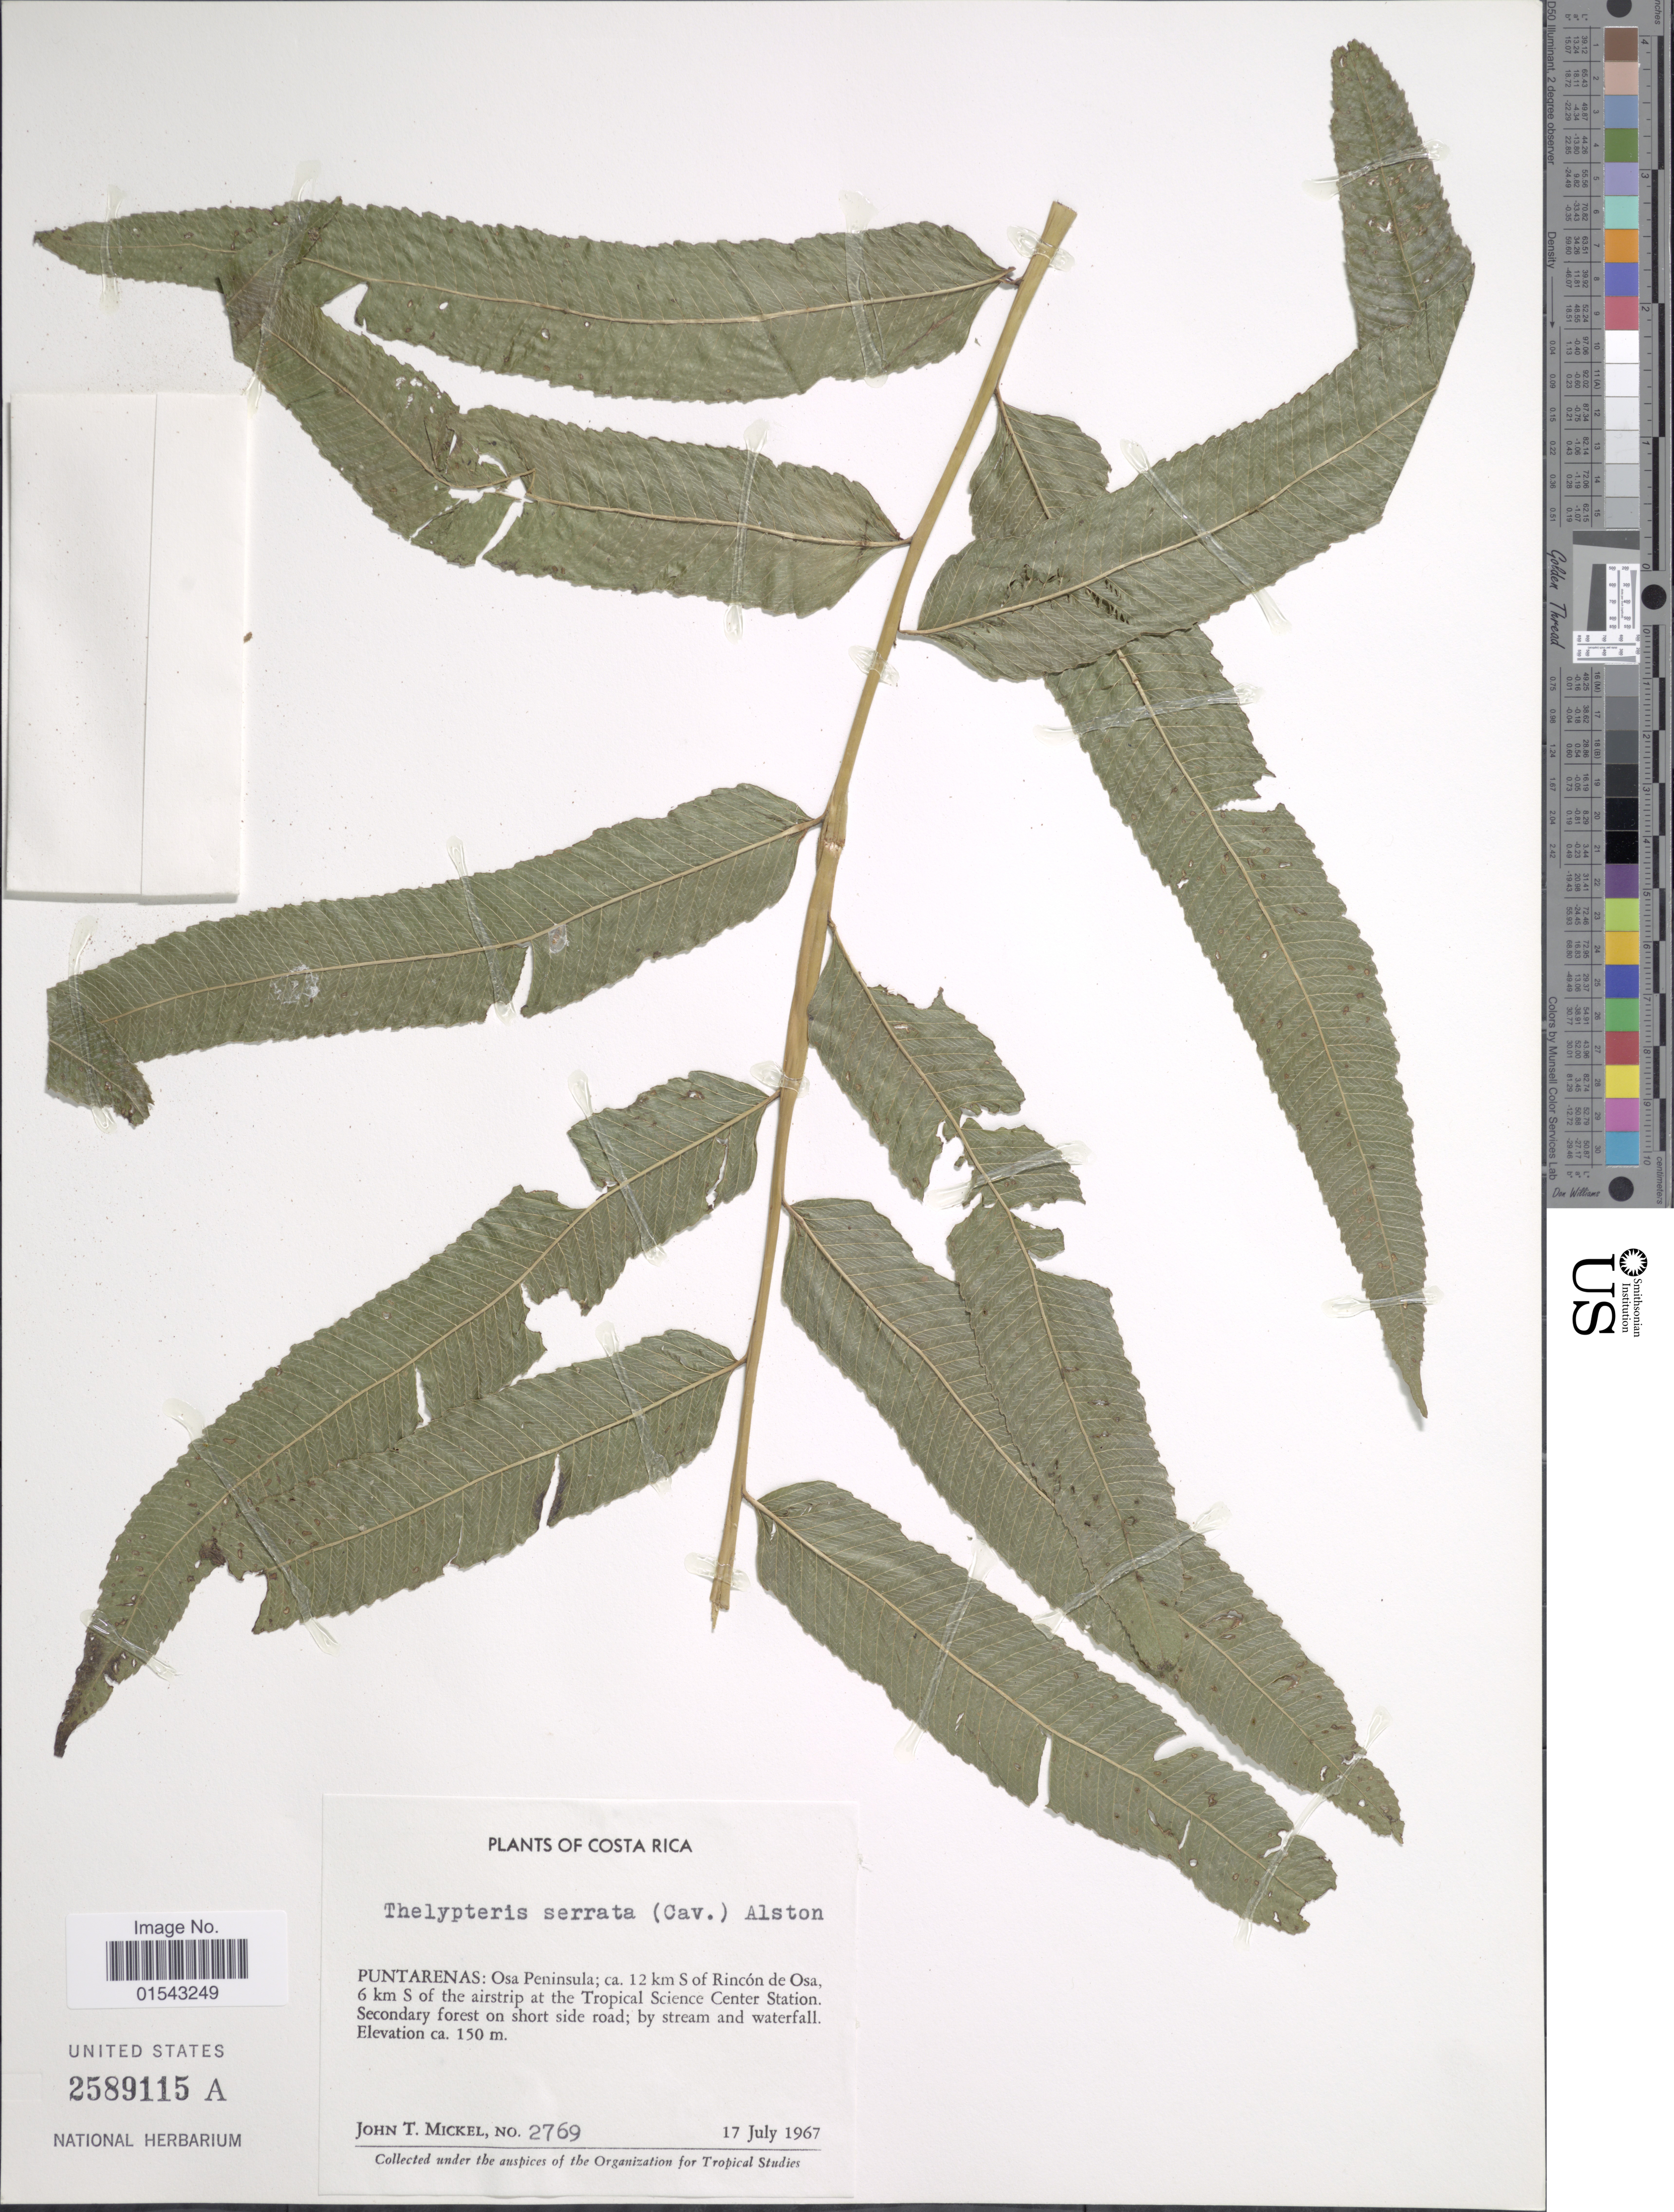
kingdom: Plantae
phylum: Tracheophyta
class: Polypodiopsida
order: Polypodiales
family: Thelypteridaceae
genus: Meniscium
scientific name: Meniscium serratum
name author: Cav.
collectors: J. T. Mickel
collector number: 2769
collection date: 1967-07-17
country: Costa Rica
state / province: Puntarenas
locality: Puntarenas: Osa Peninsula; ca. 12 km S of Rincon de Osa, 6 km S of the airstrip at the Tropical Science Center Station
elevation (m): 150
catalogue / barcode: US 2589115A